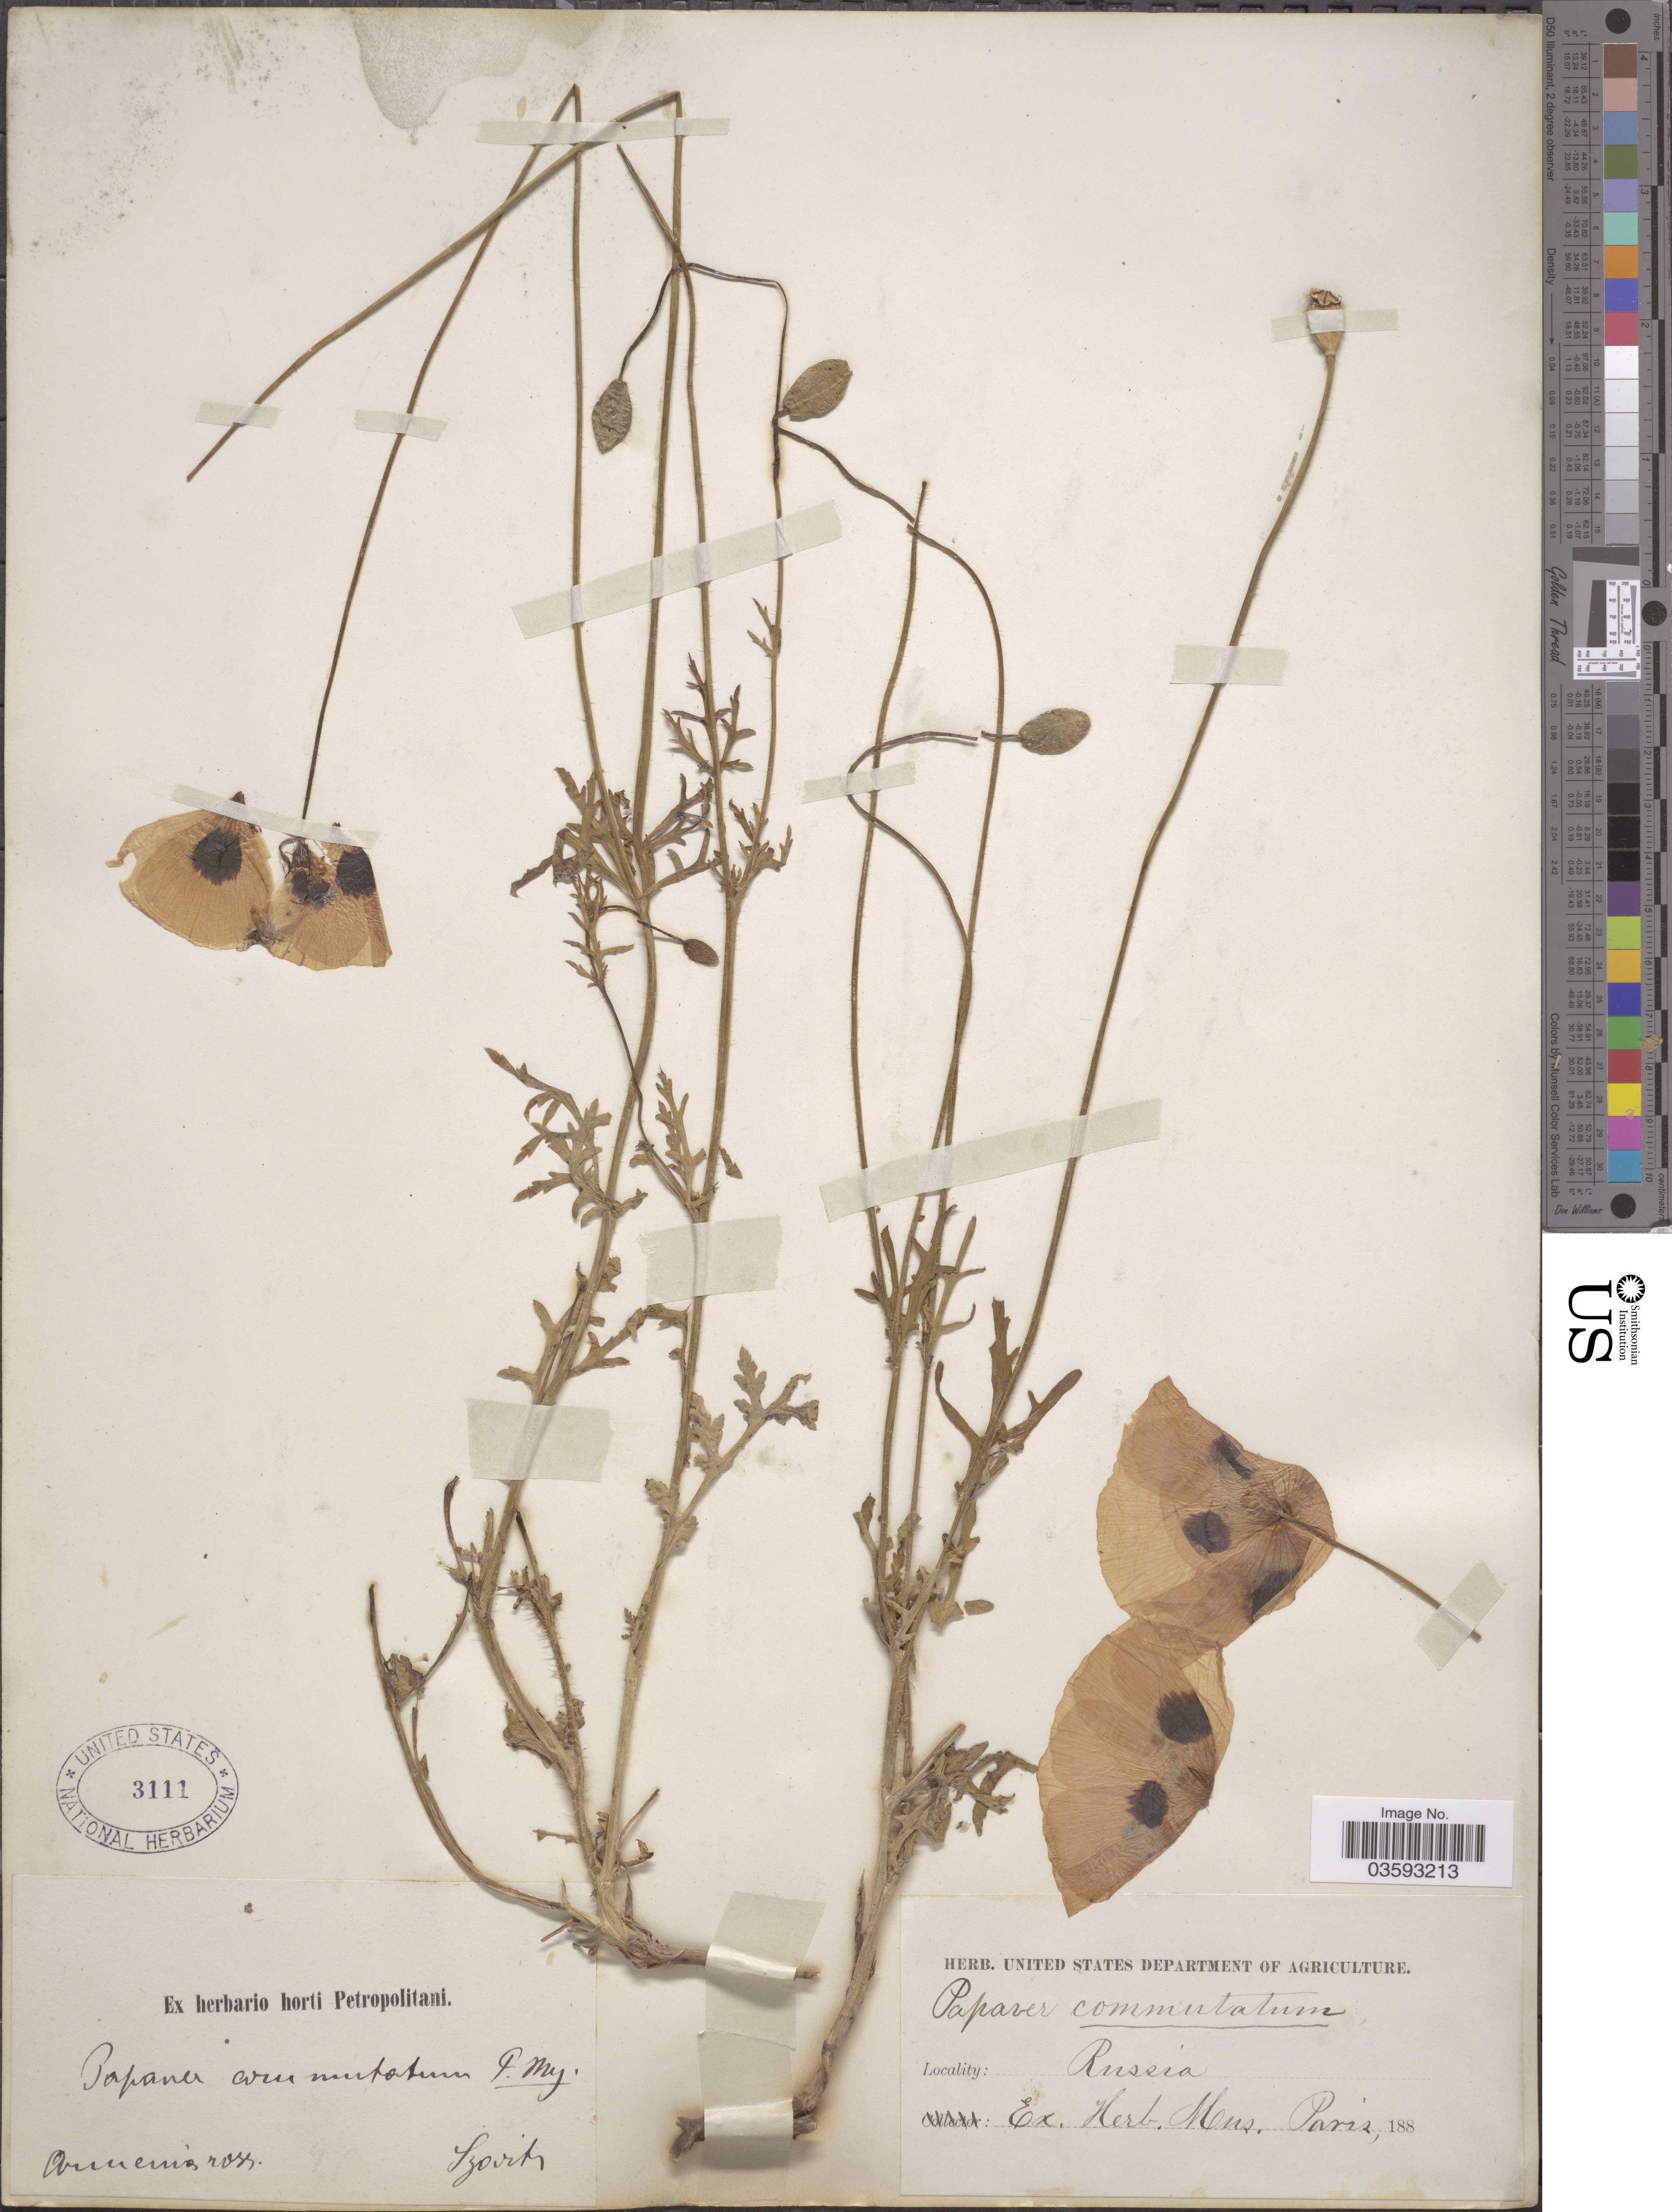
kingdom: Plantae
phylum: Tracheophyta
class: Magnoliopsida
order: Ranunculales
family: Papaveraceae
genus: Papaver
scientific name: Papaver commutatum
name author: Fisch. et al.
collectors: Szovits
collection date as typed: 188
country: Armenia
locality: Armenia ross. Russia.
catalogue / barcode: US 3111